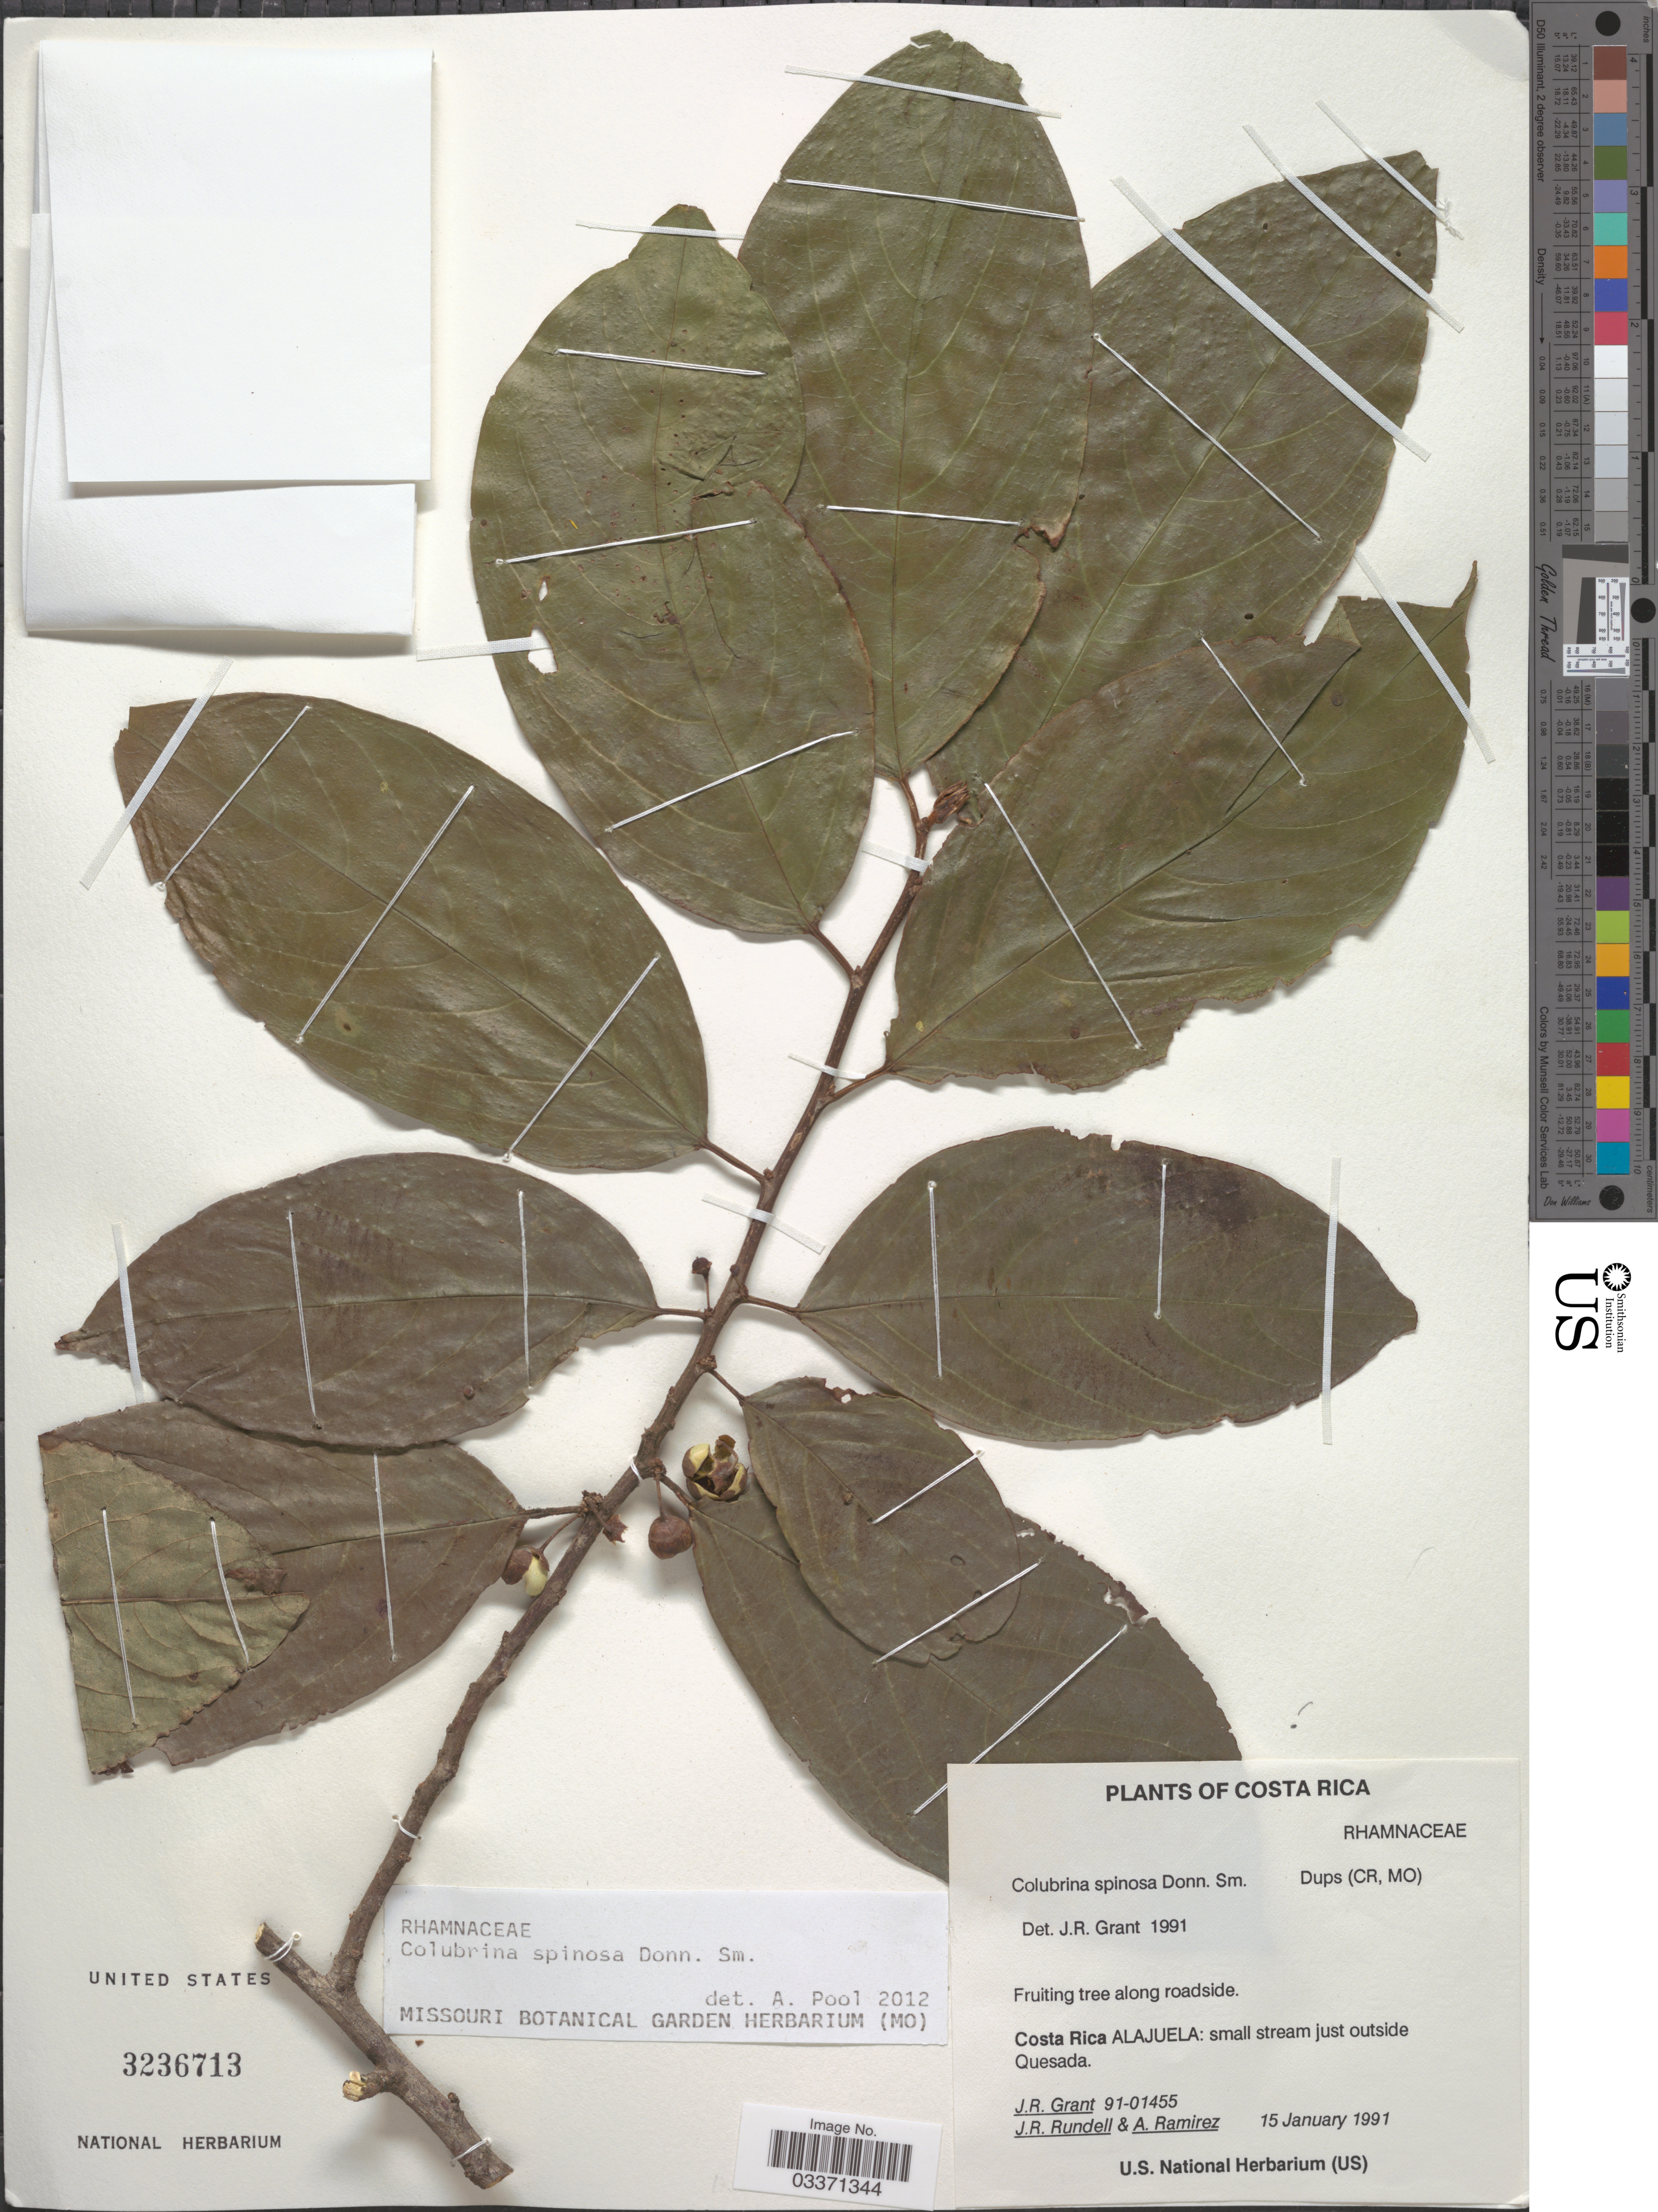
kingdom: Plantae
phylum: Tracheophyta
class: Magnoliopsida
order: Rosales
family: Rhamnaceae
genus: Colubrina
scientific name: Colubrina spinosa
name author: Donn. Sm.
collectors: J. Grant, J. R. Rundell & A. Ramírez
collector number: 91-01455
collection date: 1991-01-15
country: Costa Rica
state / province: Alajuela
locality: Small stream just outside Quesada.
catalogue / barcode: US 3236713